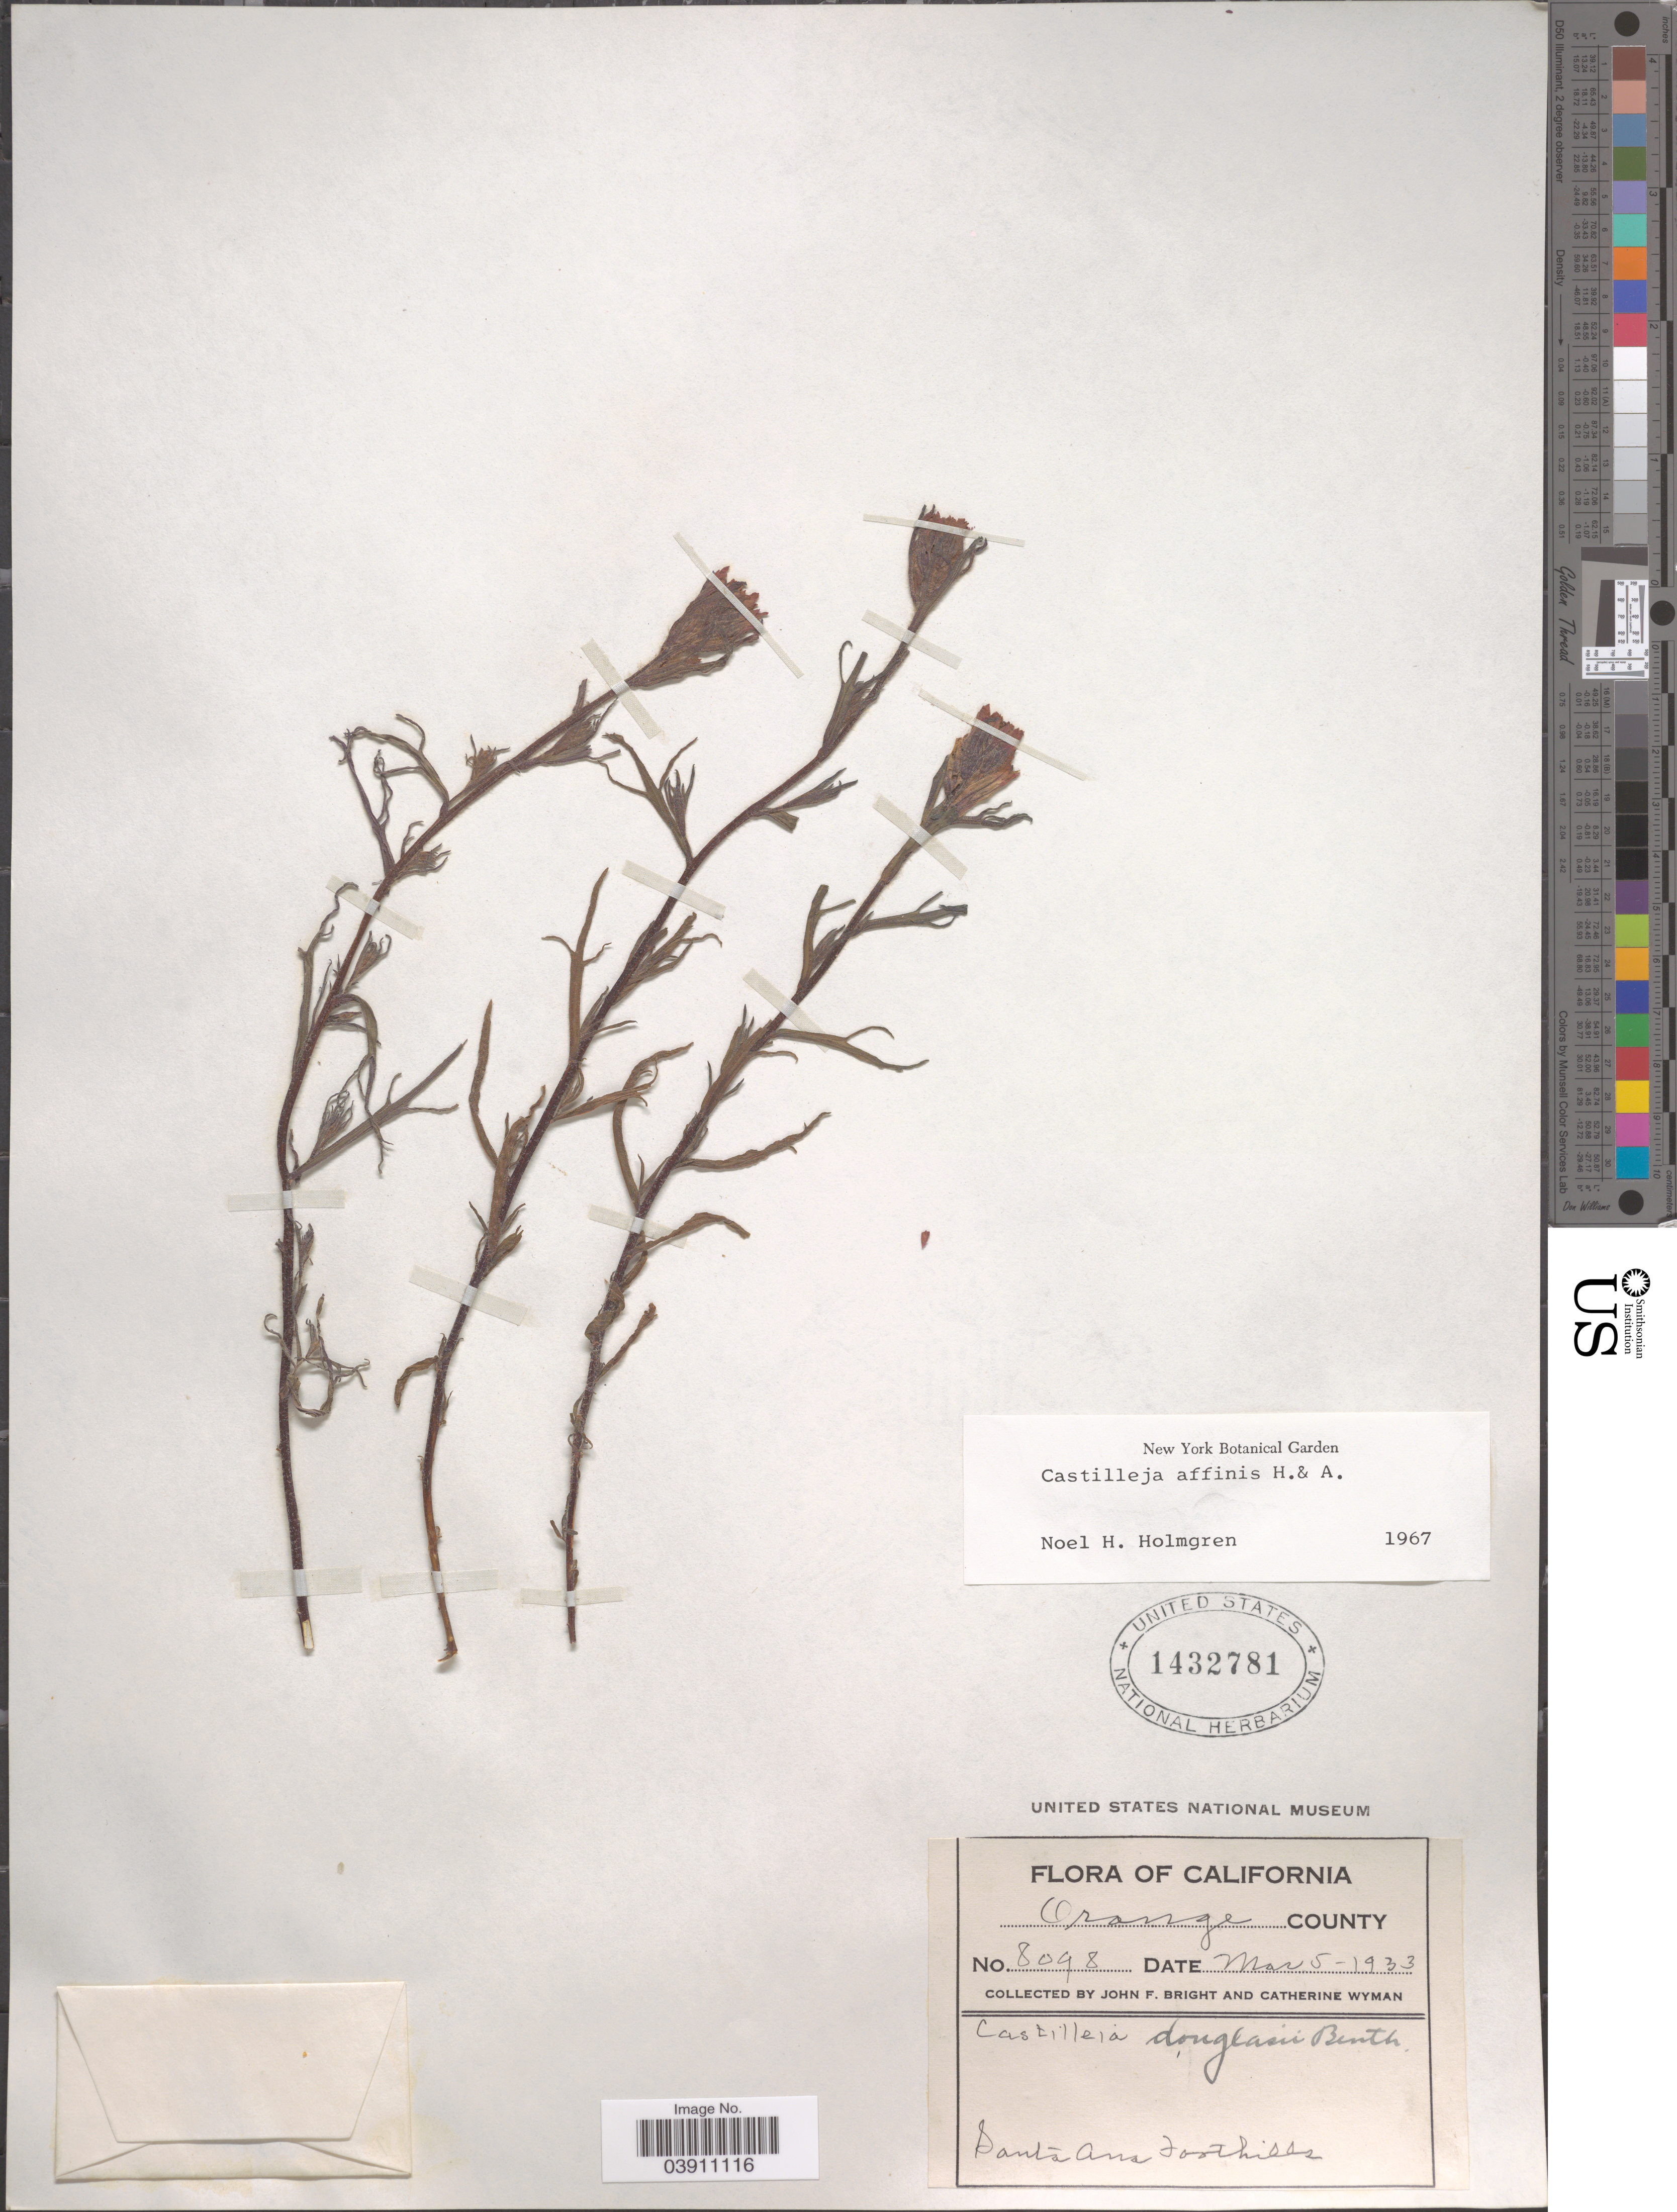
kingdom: Plantae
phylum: Tracheophyta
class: Magnoliopsida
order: Lamiales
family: Orobanchaceae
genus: Castilleja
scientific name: Castilleja affinis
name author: Hook. & Arn.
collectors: J. Bright & C. Wyman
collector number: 8098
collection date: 1933-03-05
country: United States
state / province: California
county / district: Orange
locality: Orange County. Santa Ana foothills.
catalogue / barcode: US 1432781